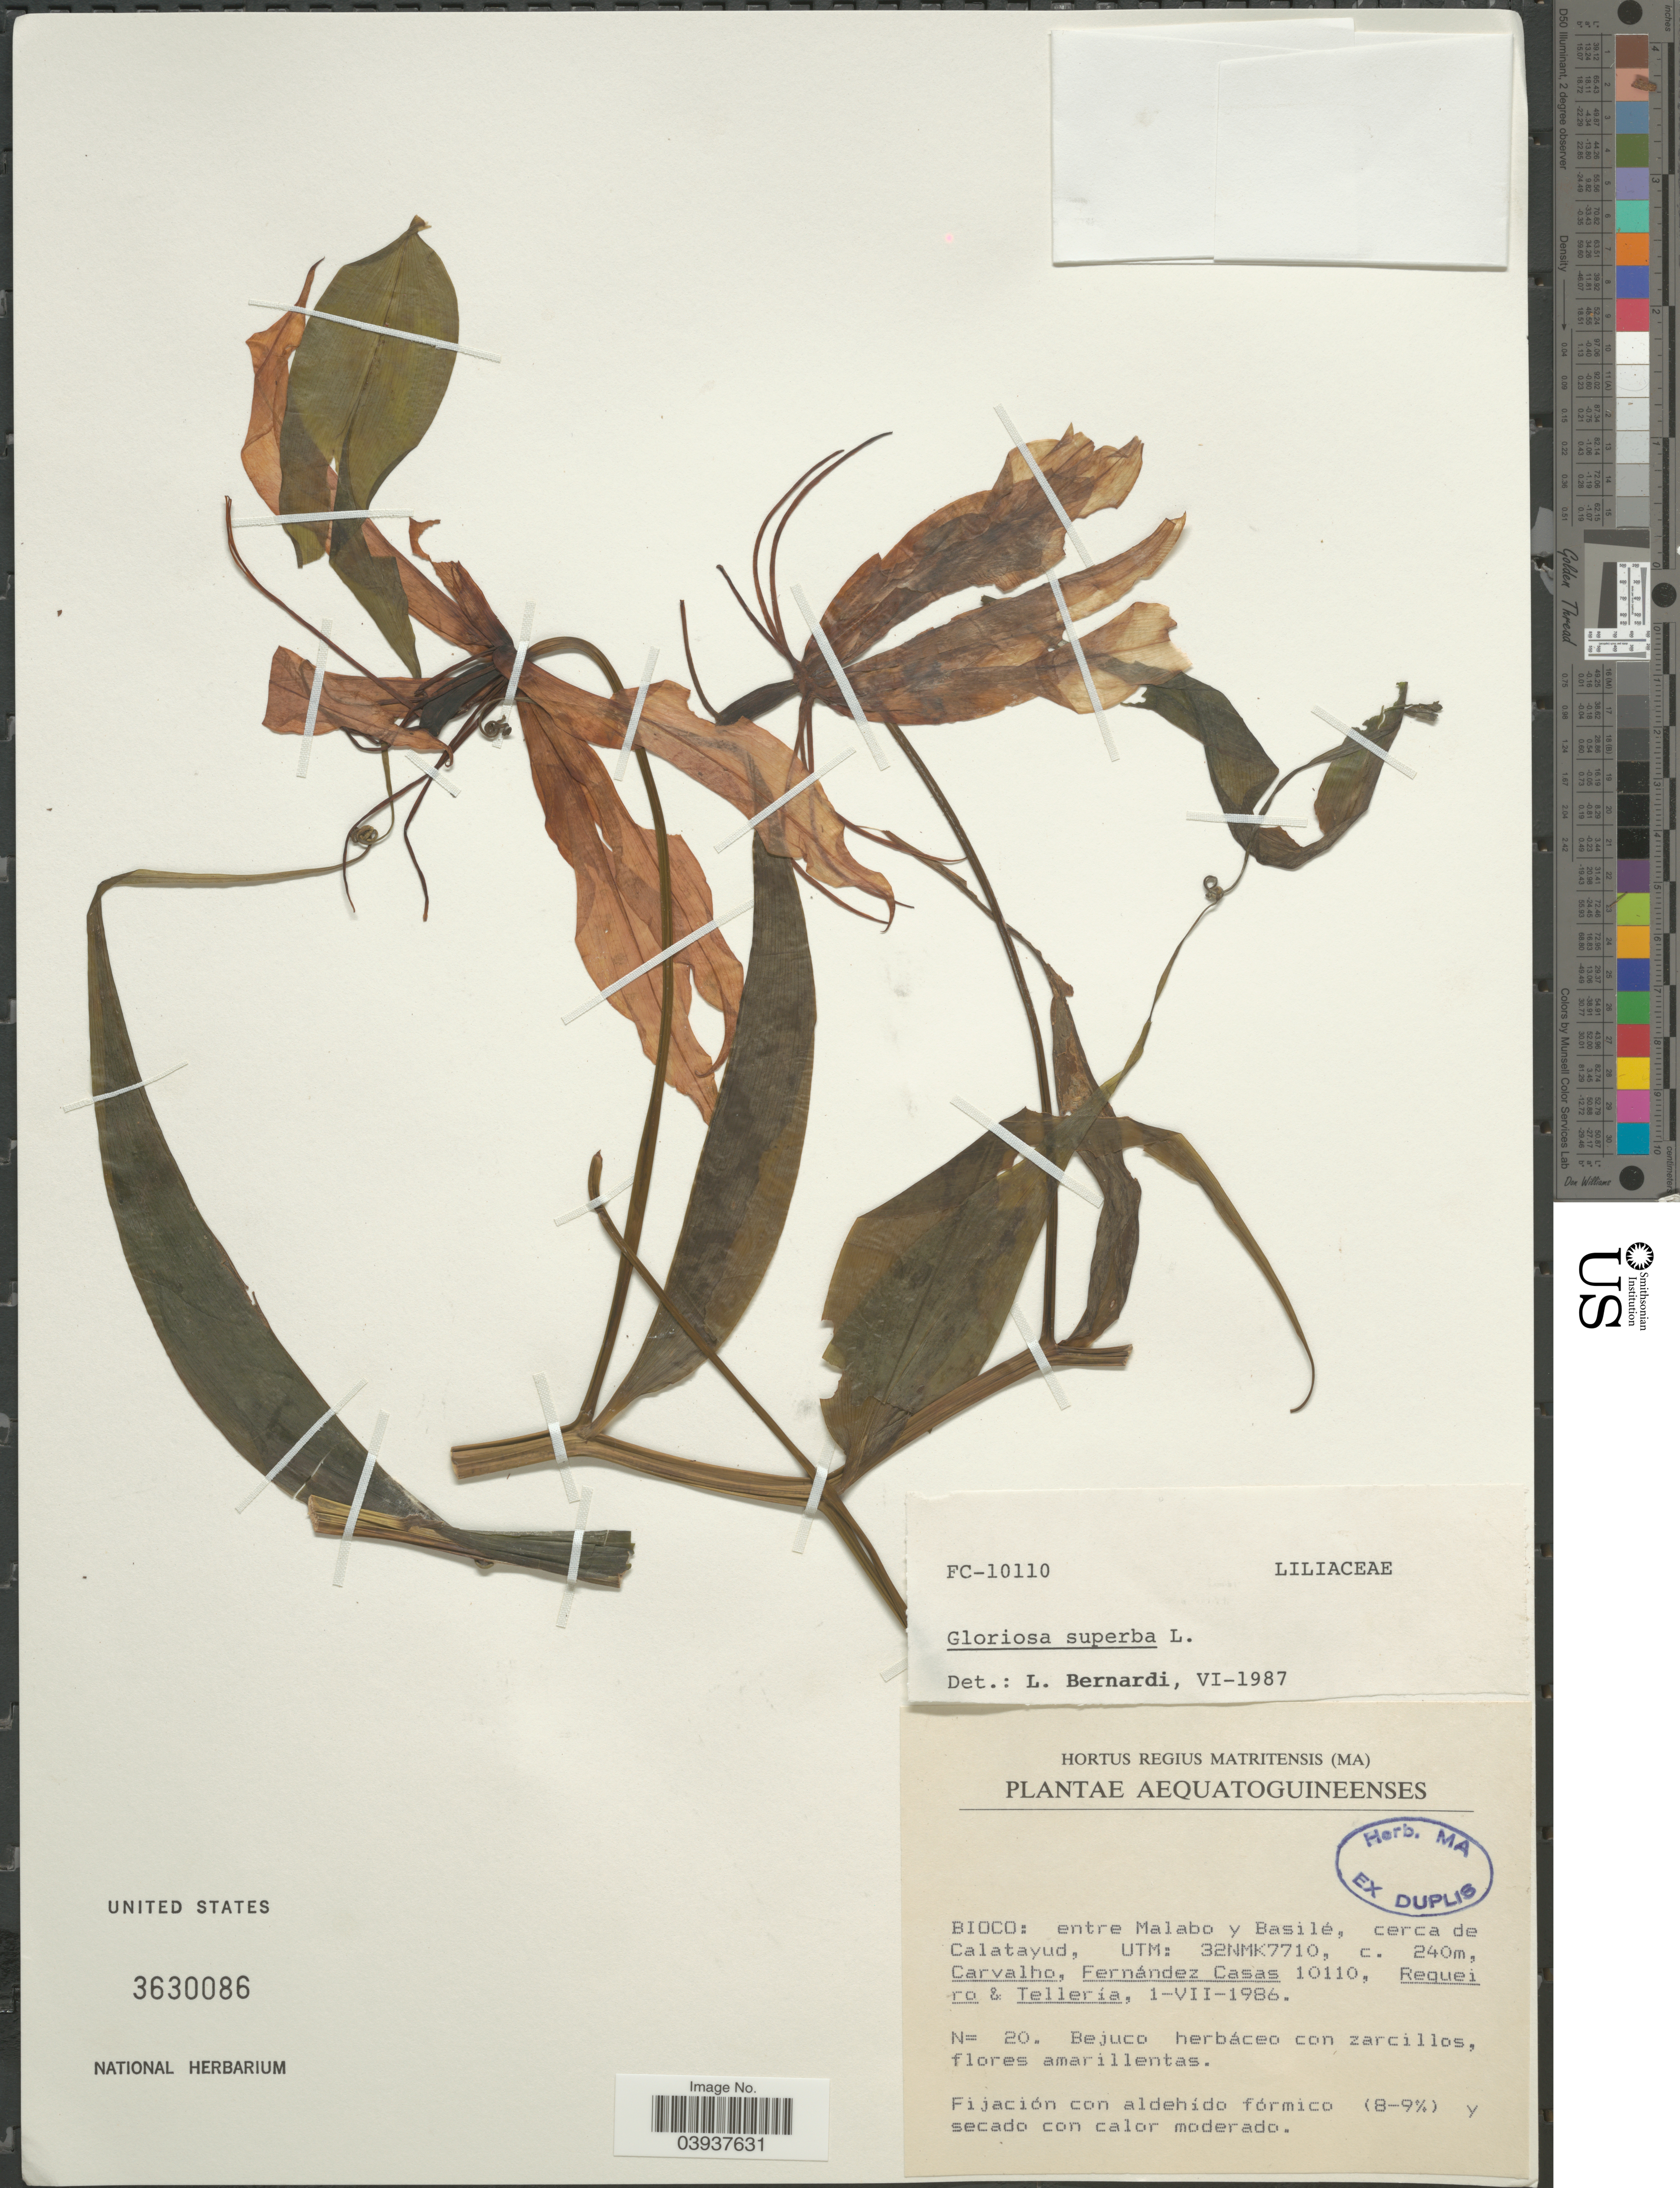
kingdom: Plantae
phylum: Tracheophyta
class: Liliopsida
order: Liliales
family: Colchicaceae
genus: Gloriosa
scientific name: Gloriosa superba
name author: L.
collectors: Carvalho, --, F. Casas, Requeiro, -- & -. Telleria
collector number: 10110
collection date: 1986-07-01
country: Equatorial Guinea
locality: Aequatoguineenses. Bioco: entre Malabo y Basilé, cerca de Calatayud, UTM: 32NMK7710.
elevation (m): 240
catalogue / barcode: US 3630086